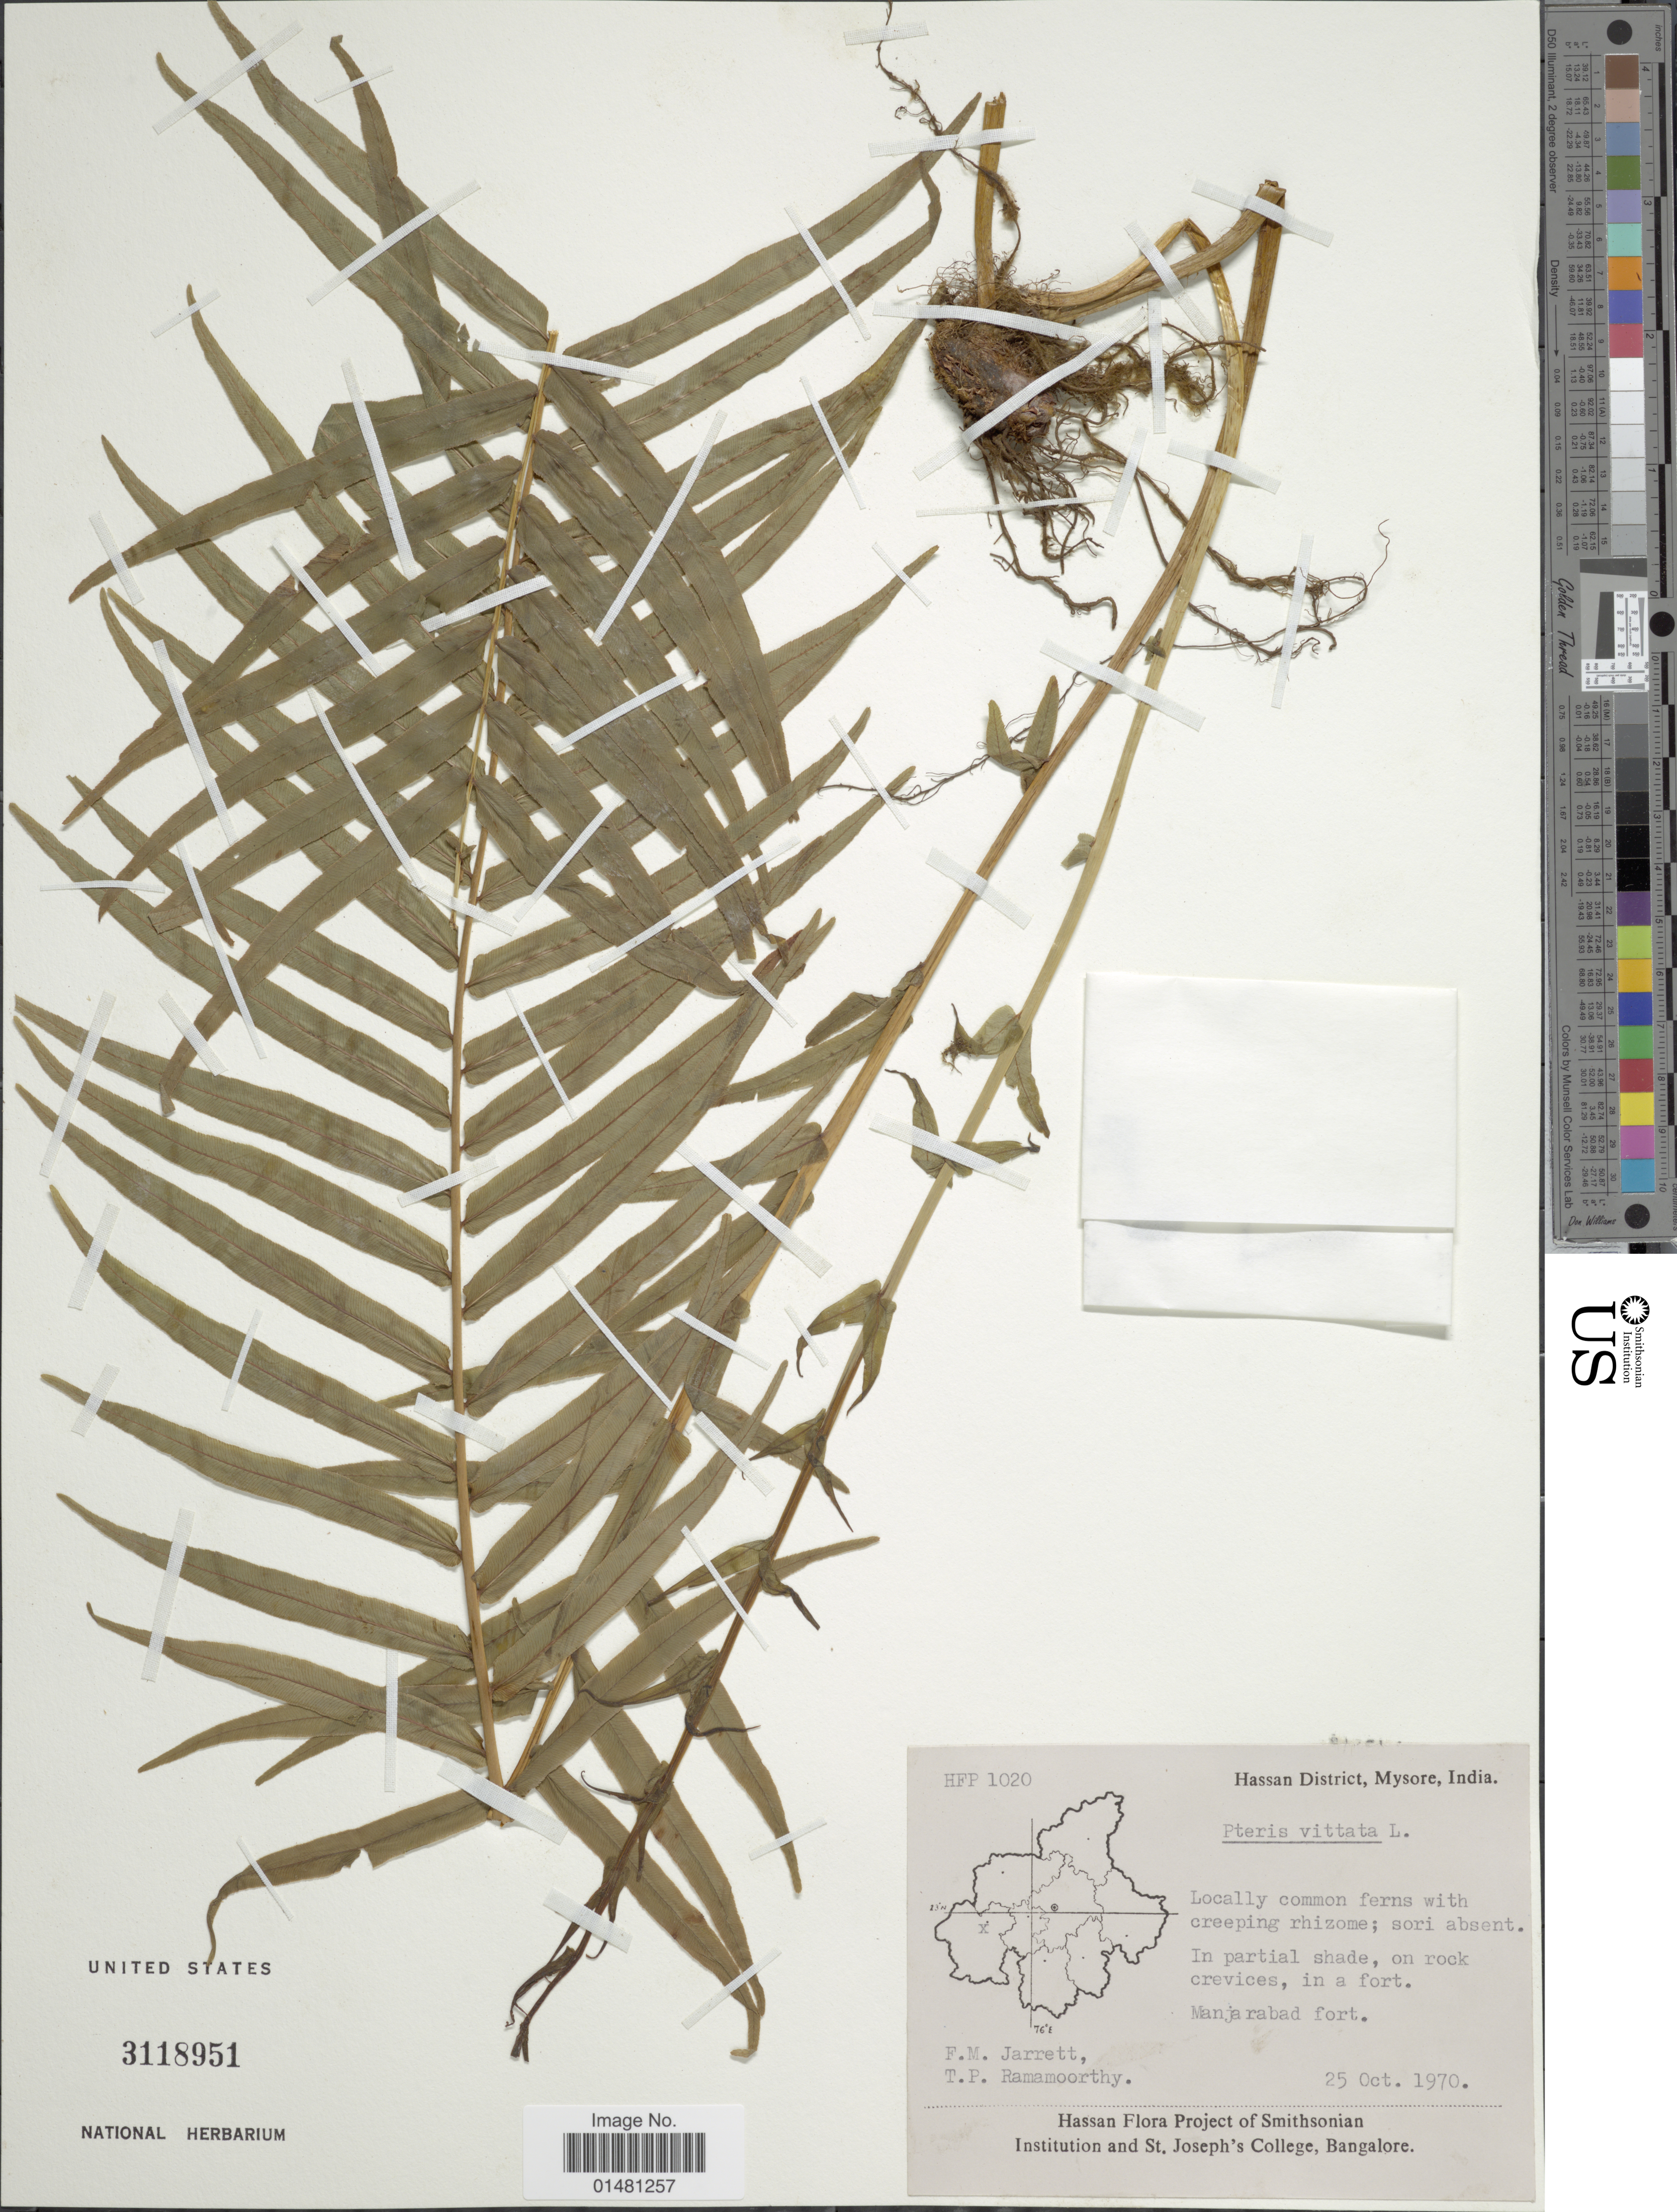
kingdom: Plantae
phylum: Tracheophyta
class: Polypodiopsida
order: Polypodiales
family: Pteridaceae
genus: Pteris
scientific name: Pteris vittata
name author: L.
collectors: F. M. Jarrett & T. P. Ramamoorthy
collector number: HFP 1020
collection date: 1970-10-25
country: India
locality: Hassan District, Mysore, Manjarabad fort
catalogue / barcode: US 3118951